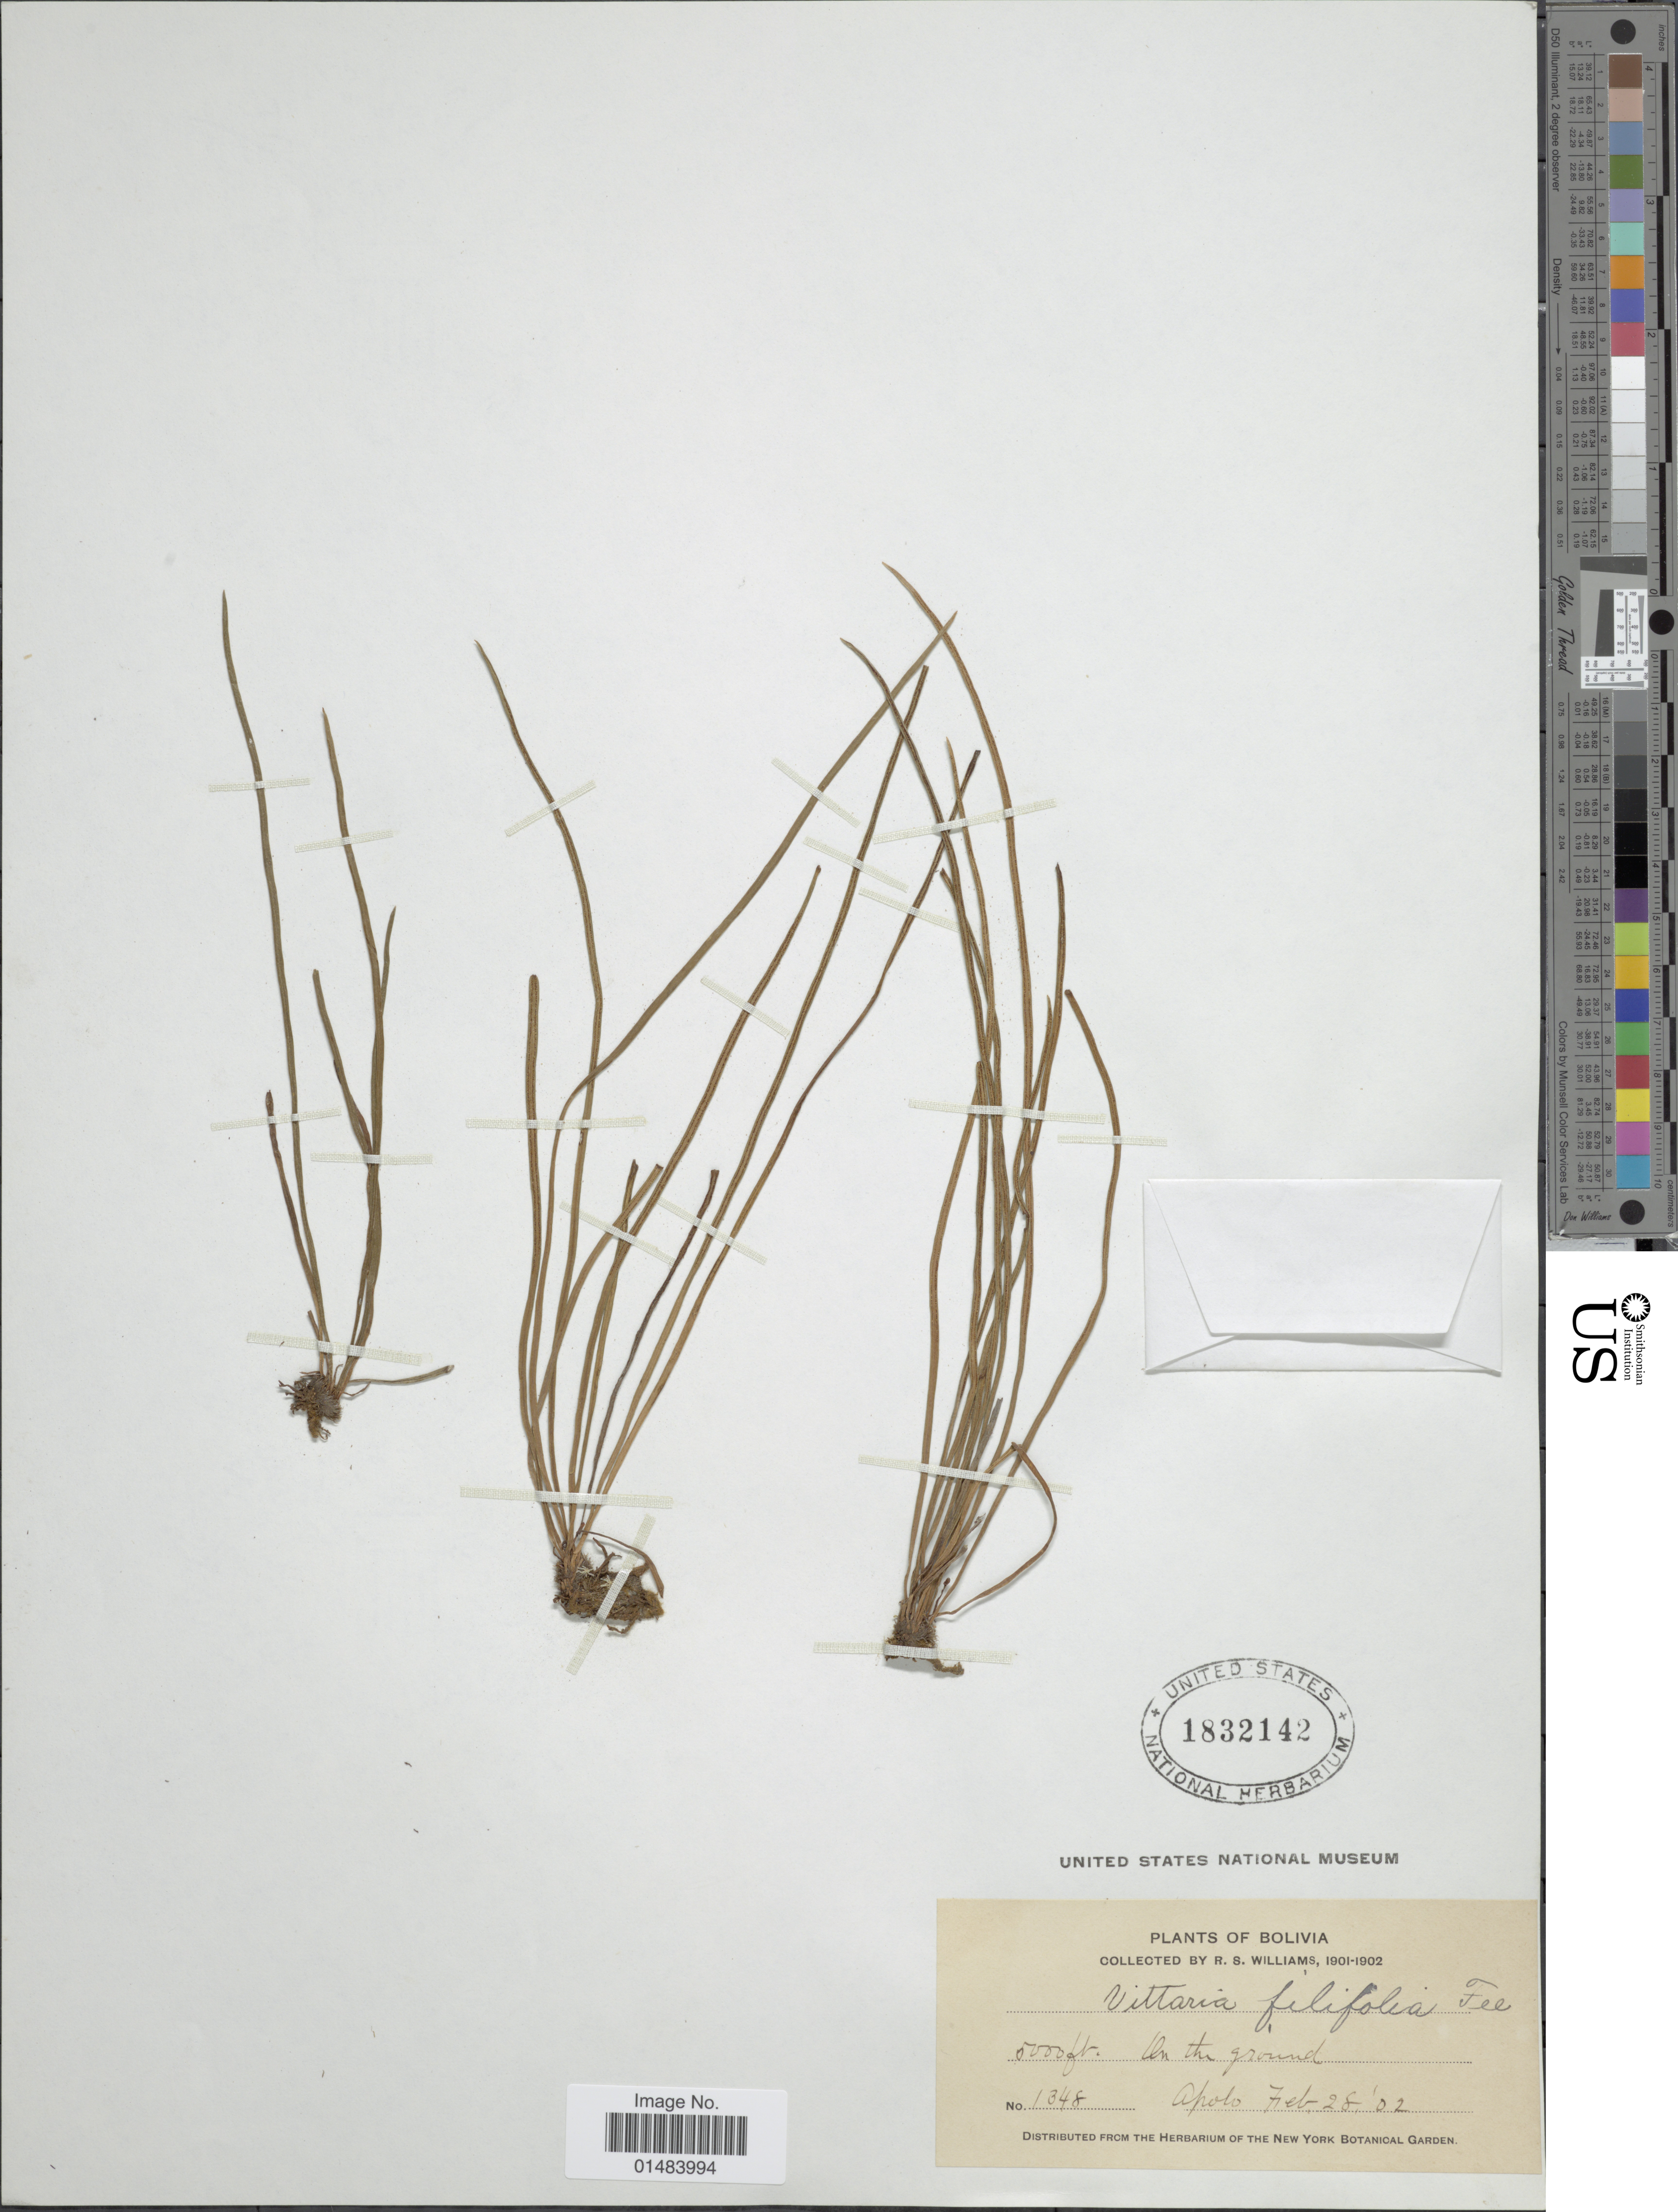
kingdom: Plantae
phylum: Tracheophyta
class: Polypodiopsida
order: Polypodiales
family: Pteridaceae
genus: Vittaria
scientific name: Vittaria graminifolia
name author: Kaulf.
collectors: R. S. Williams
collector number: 1348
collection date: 1902-02-28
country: Bolivia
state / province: La Paz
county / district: Franz Tamayo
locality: Apolo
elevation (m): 1524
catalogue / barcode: US 1832142